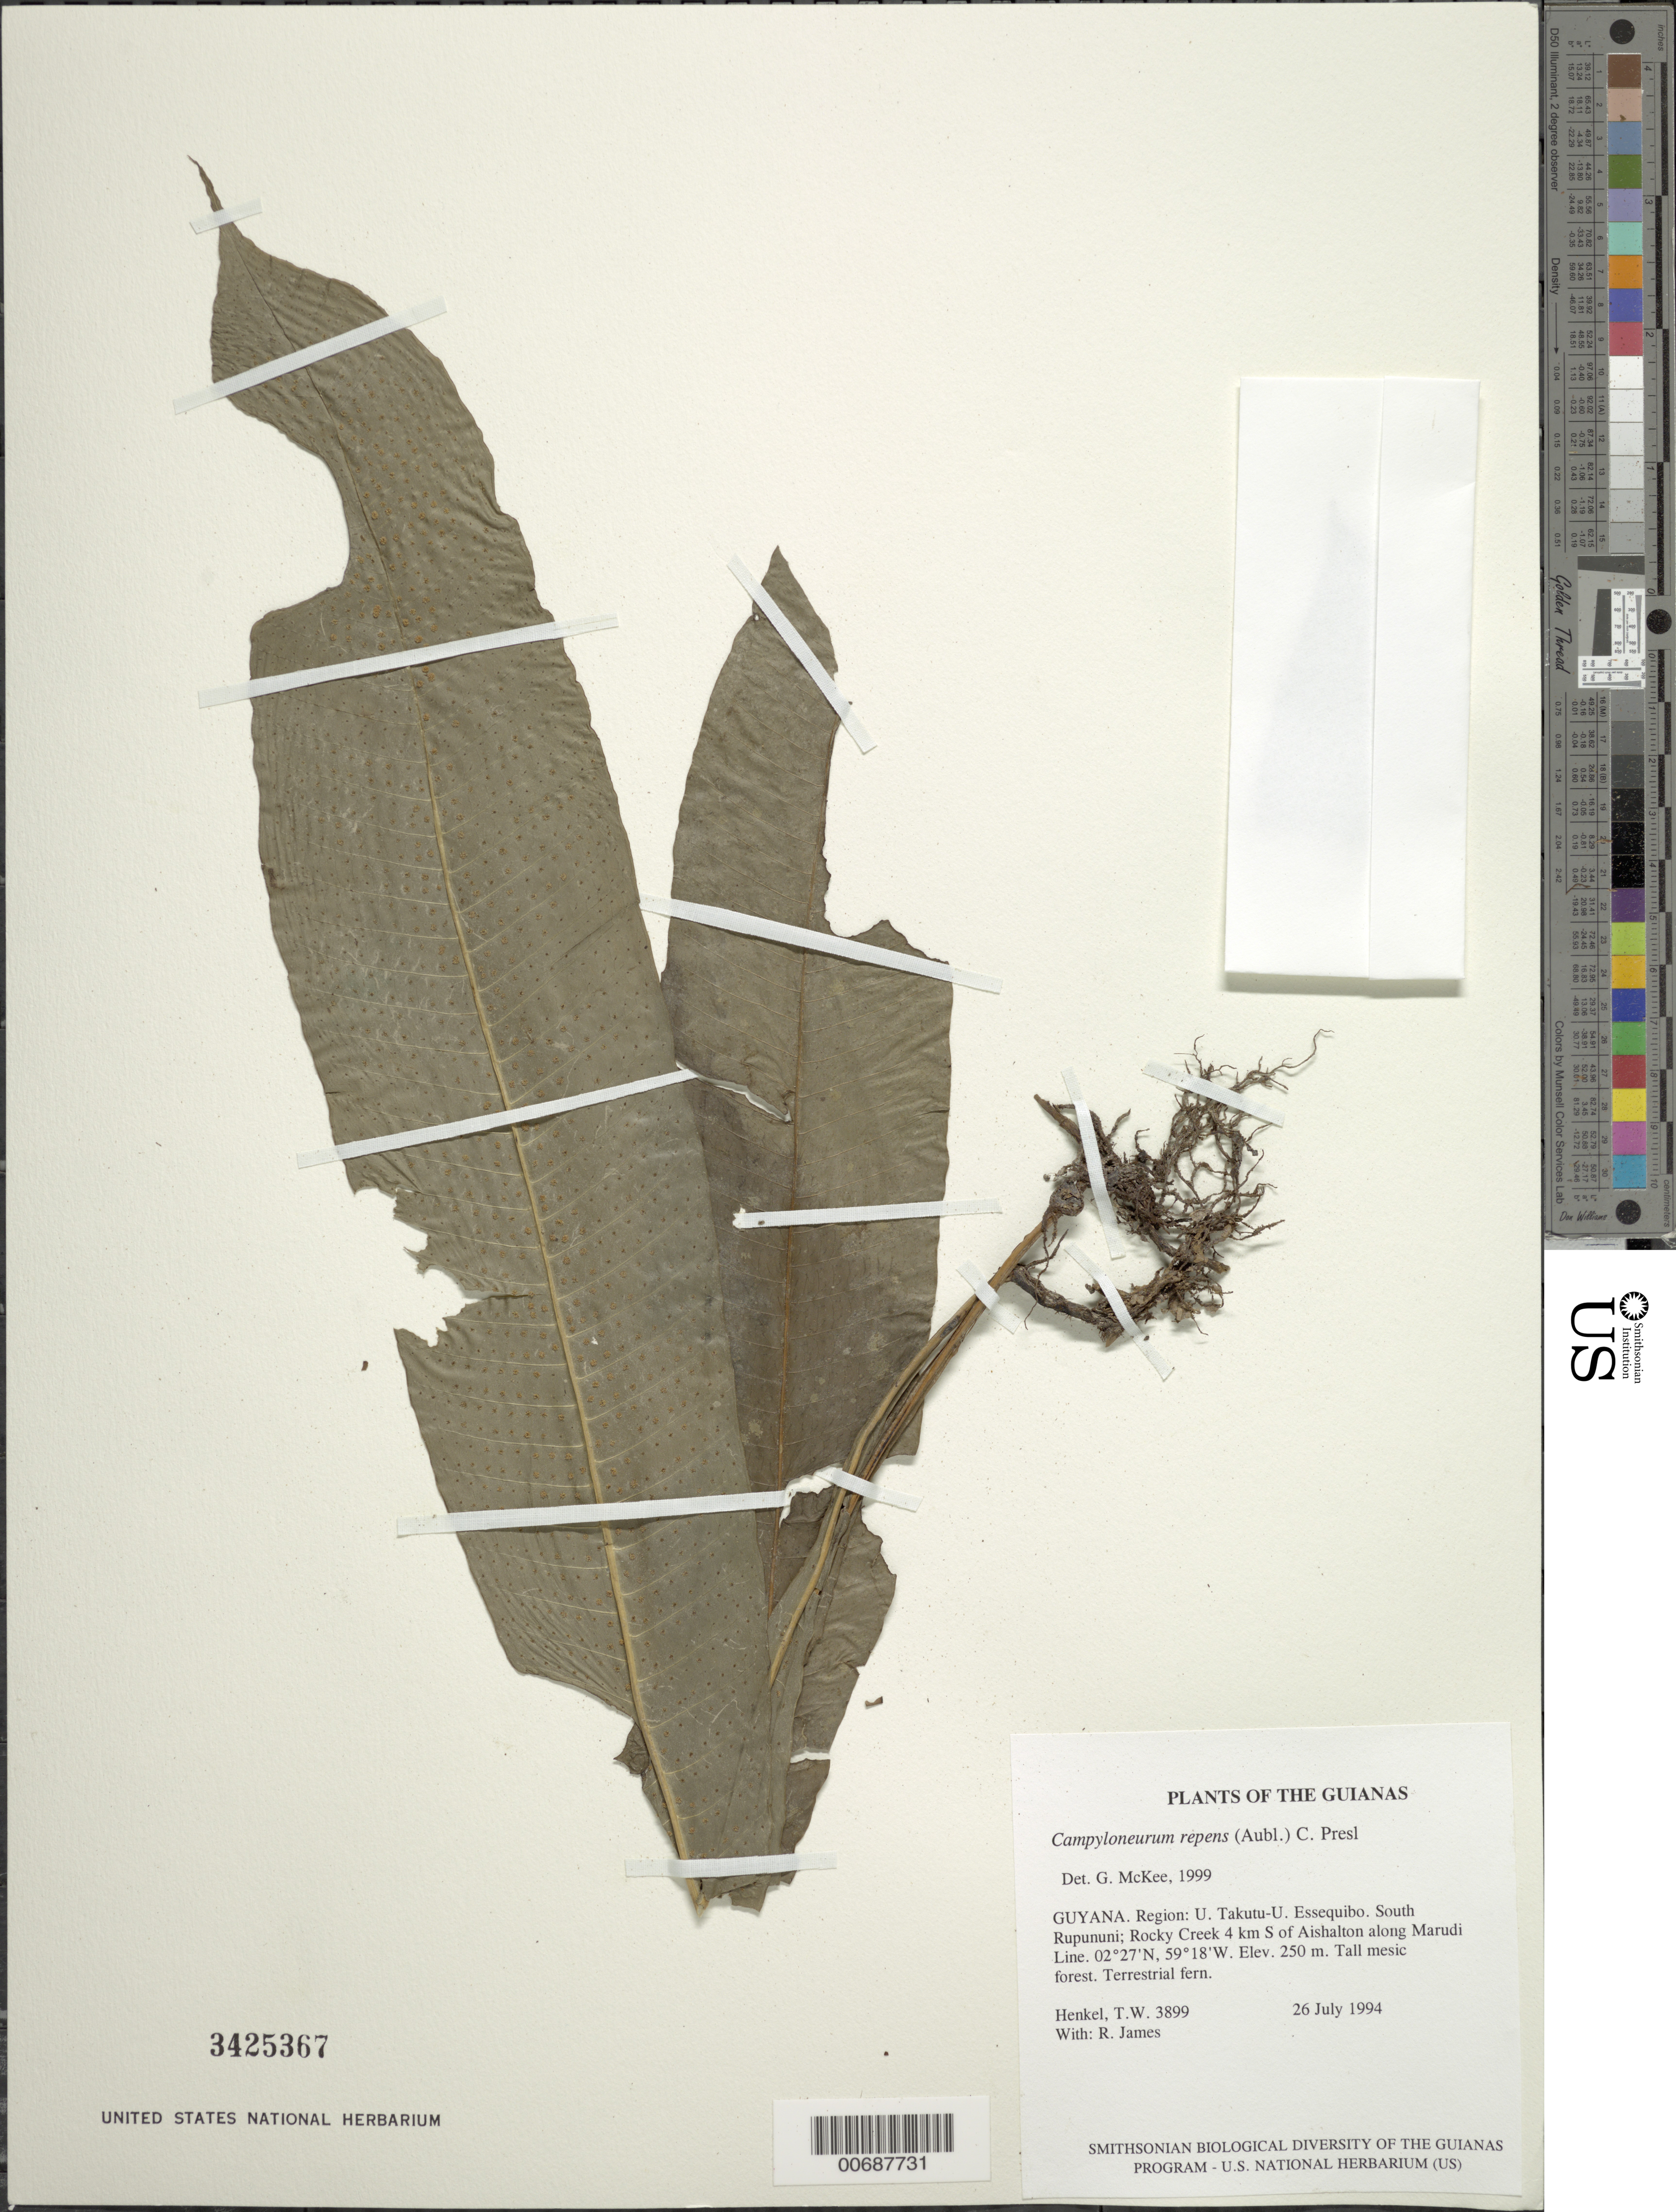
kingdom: Plantae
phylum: Tracheophyta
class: Polypodiopsida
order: Polypodiales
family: Polypodiaceae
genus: Campyloneurum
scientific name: Campyloneurum repens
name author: (Aubl.) C. Presl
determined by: McKee, G. S., (US), NMNH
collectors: T. Henkel & R. James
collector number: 3899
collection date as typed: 26 July 1994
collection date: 1994-07-26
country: Guyana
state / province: U. Takutu-U. Essequibo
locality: South Rupununi; Rocky Creek 4 km S of Aishalton along Marudi Line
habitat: Tall mesic forest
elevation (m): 250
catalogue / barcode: US 3425367